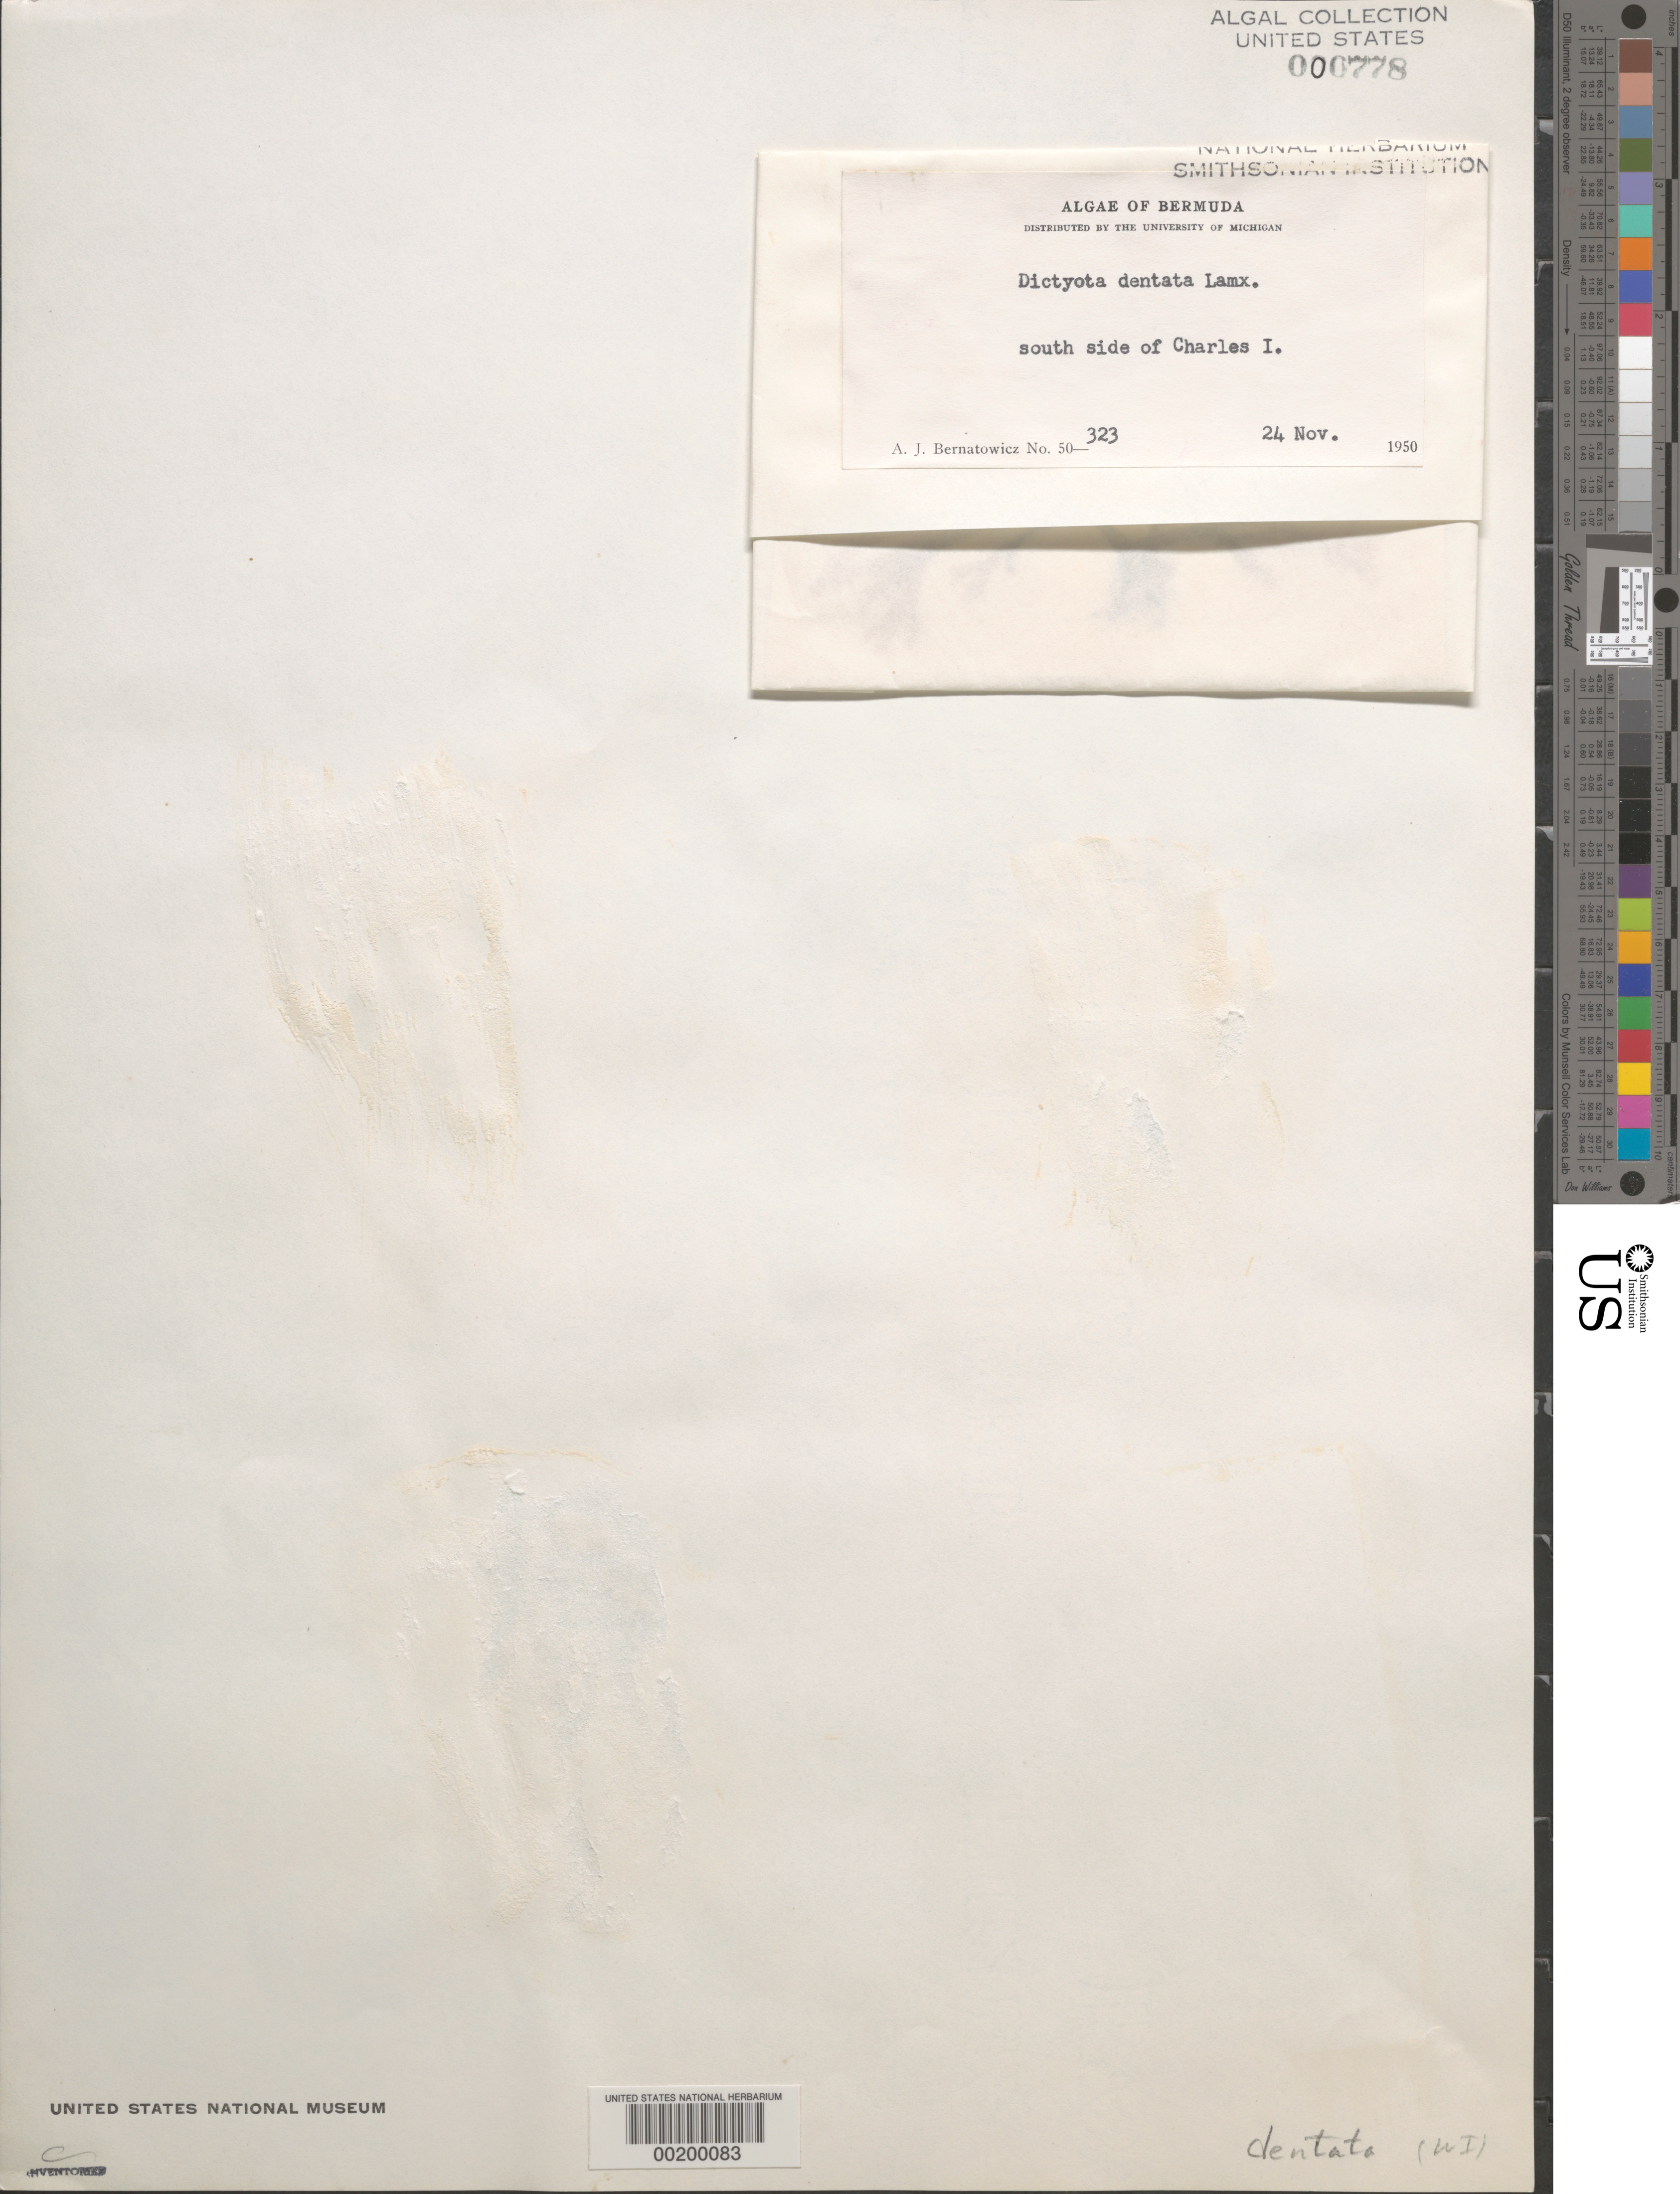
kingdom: Chromista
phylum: Ochrophyta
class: Phaeophyceae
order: Dictyotales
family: Dictyotaceae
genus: Dictyota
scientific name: Dictyota mertensii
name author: (C. Mart.) Kütz.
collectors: A. Bernatowicz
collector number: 50-323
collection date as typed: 24 Nov 1950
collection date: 1950-11-24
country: Bermuda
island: Bermuda Island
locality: Charles Island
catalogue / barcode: US 778